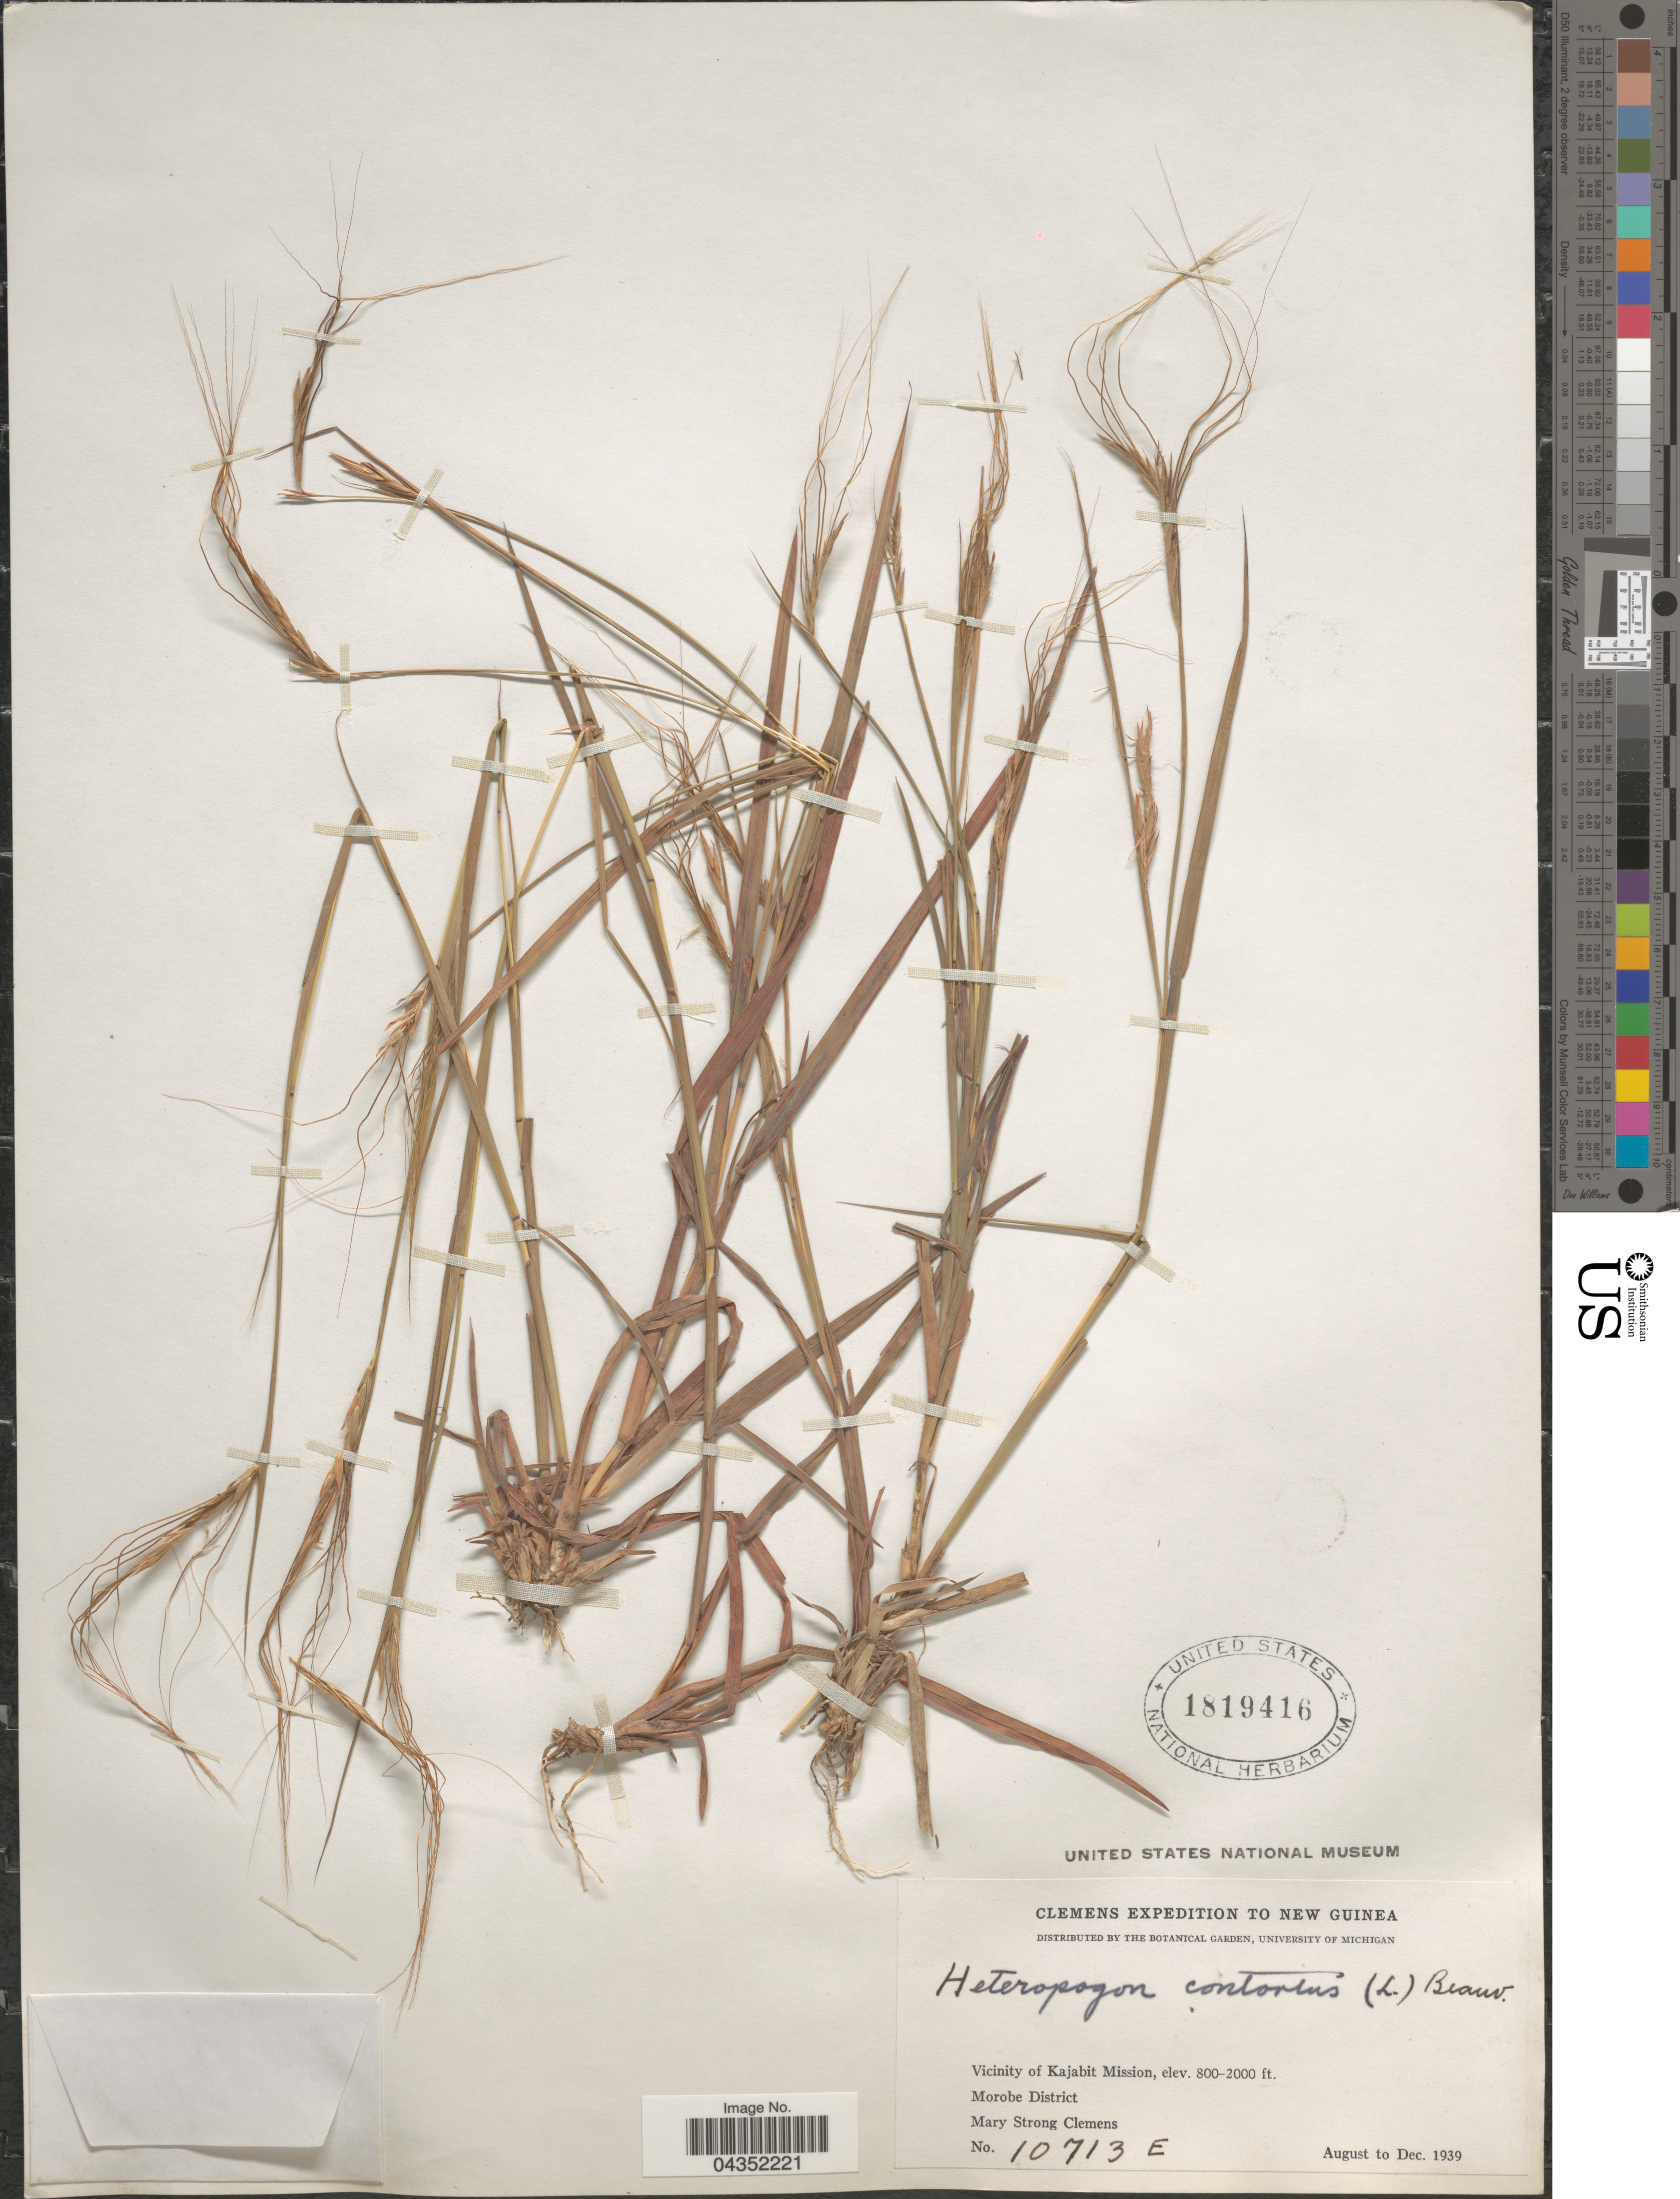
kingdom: Plantae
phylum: Tracheophyta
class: Liliopsida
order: Poales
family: Poaceae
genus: Heteropogon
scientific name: Heteropogon contortus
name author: (L.) P. Beauv. ex Roem. & Schult.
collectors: M. S. Clemens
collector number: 10713E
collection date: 1939-08/1939-12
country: Papua New Guinea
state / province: Morobe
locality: Clemens Expedition to New Guinea. Vicinity of Kajabit Mission. Morobe District.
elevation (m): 244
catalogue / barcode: US 1819416